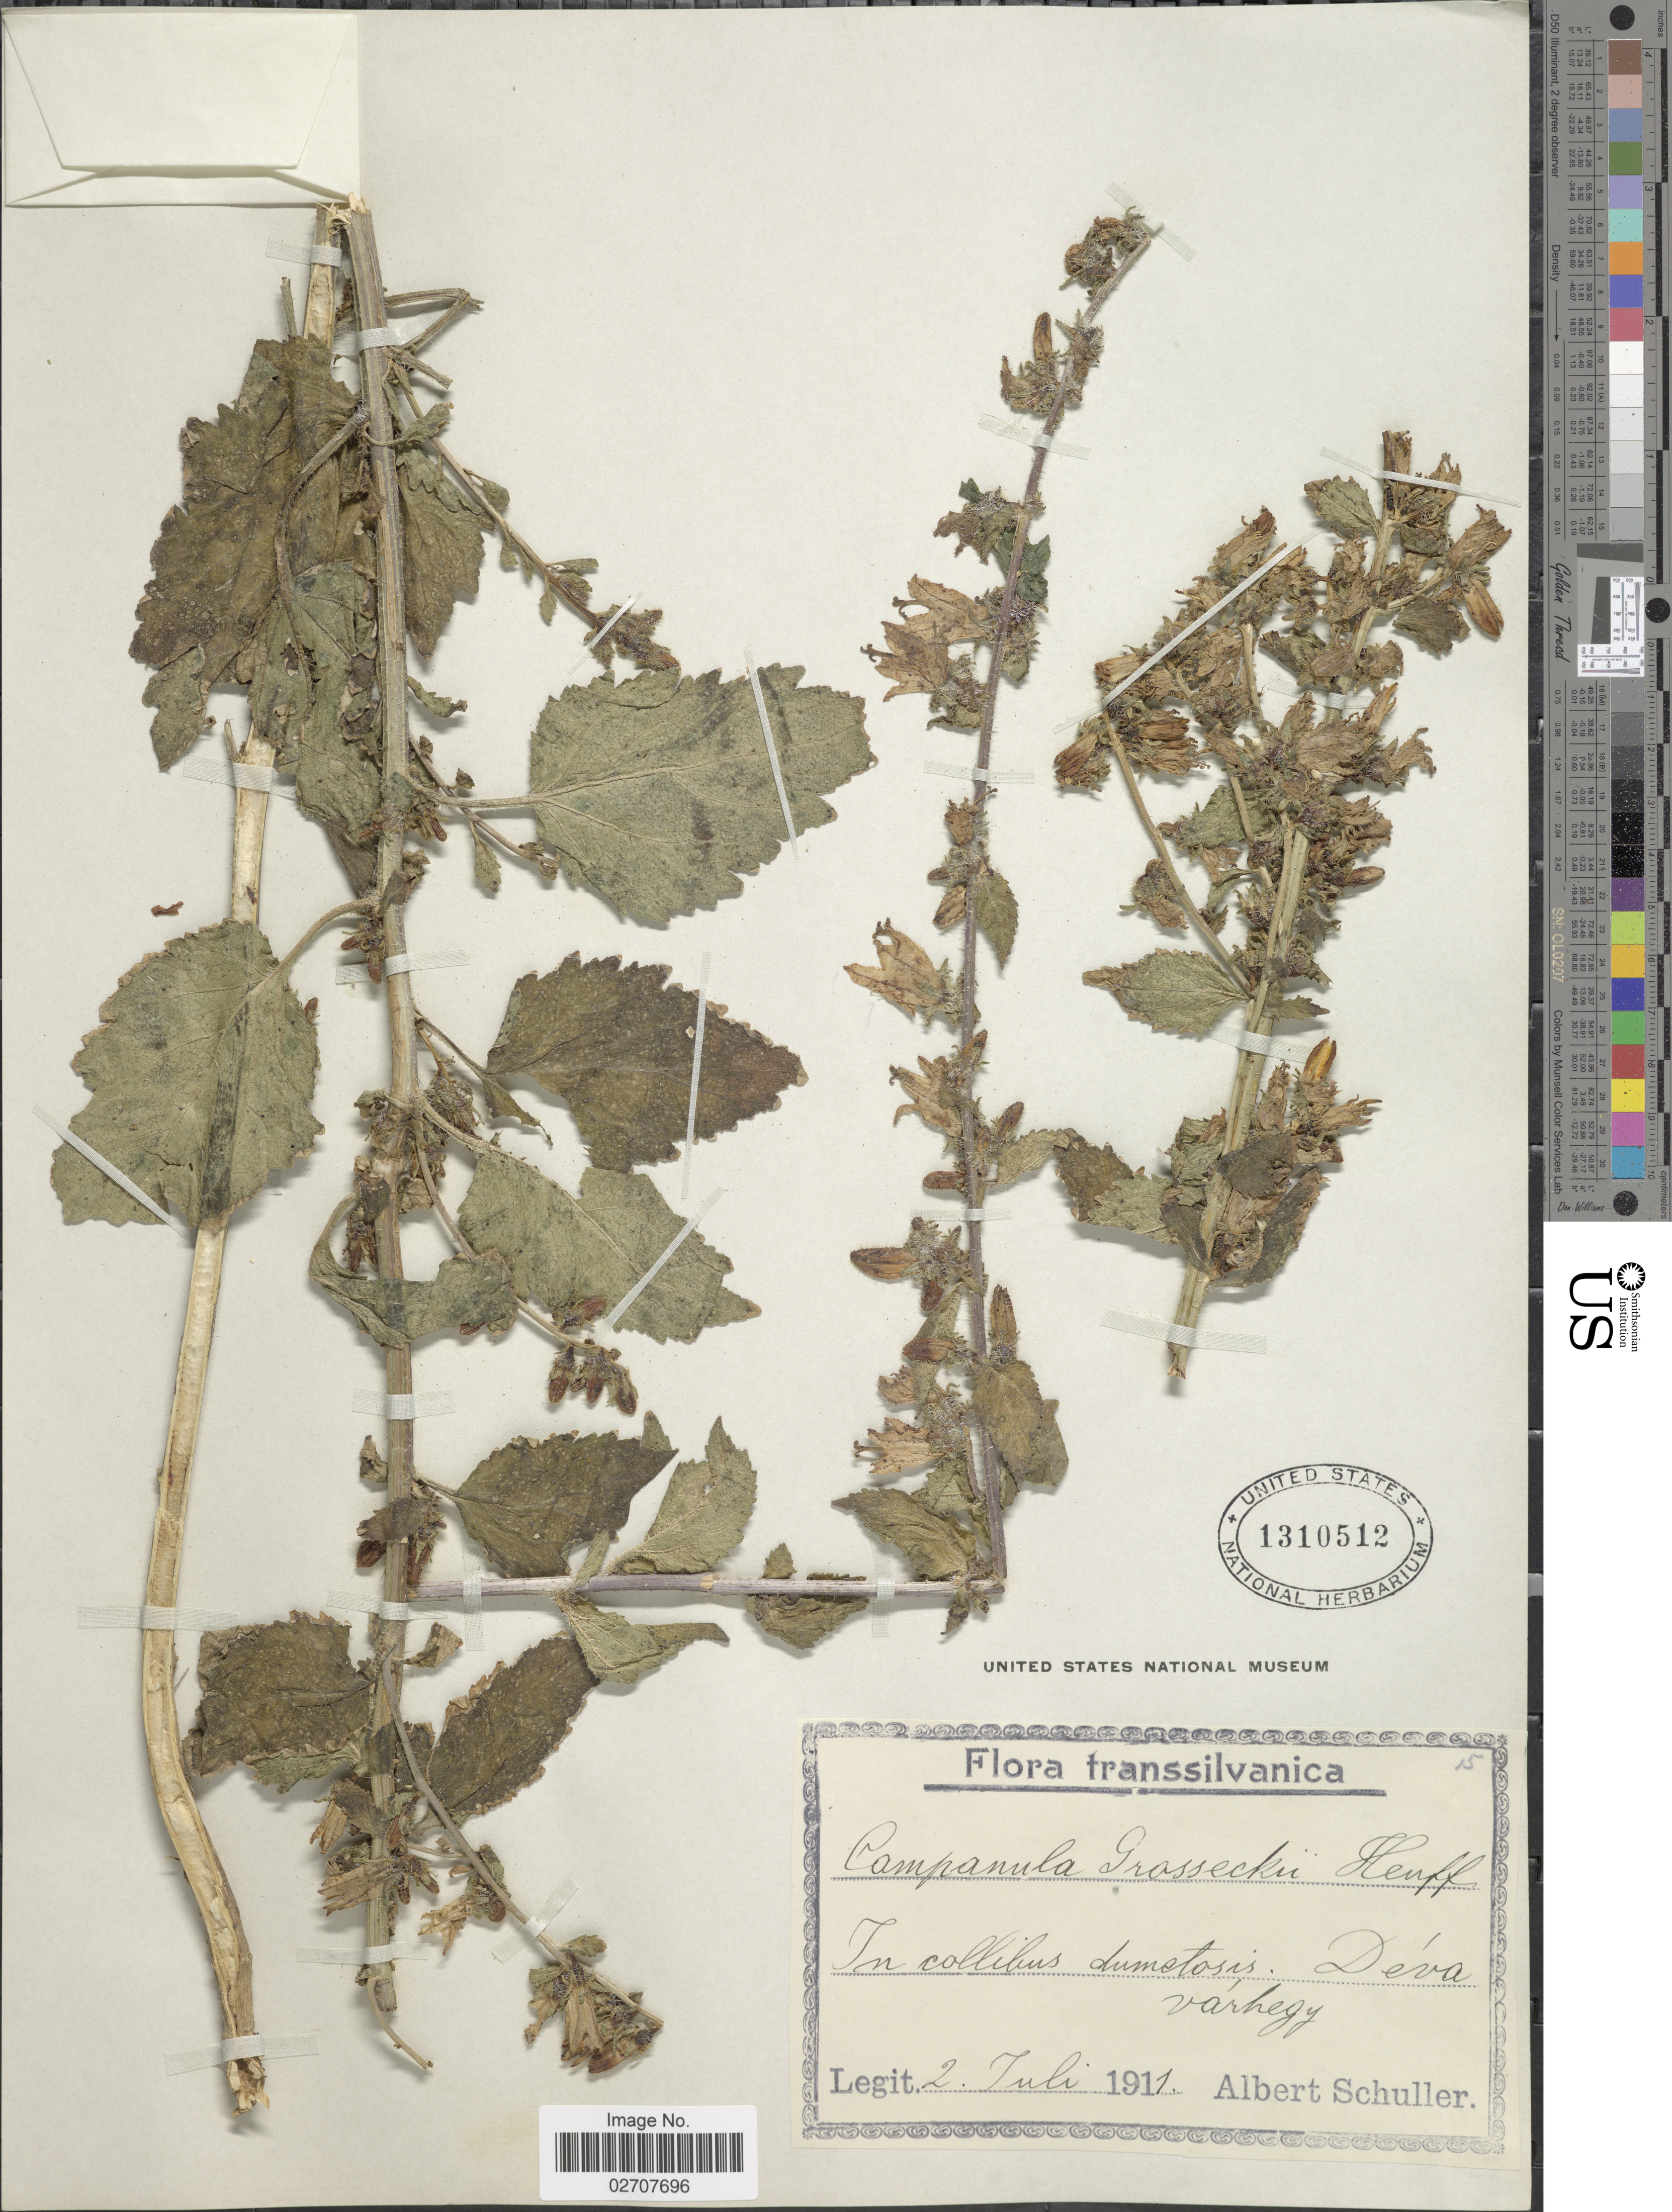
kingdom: Plantae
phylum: Tracheophyta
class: Magnoliopsida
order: Asterales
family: Campanulaceae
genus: Campanula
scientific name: Campanula grossekii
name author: Heuff.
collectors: A. Schuller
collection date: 1911-07-02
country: Romania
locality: Transsilvanica. In collibus dumetosis. Deva varhegy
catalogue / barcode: US 1310512